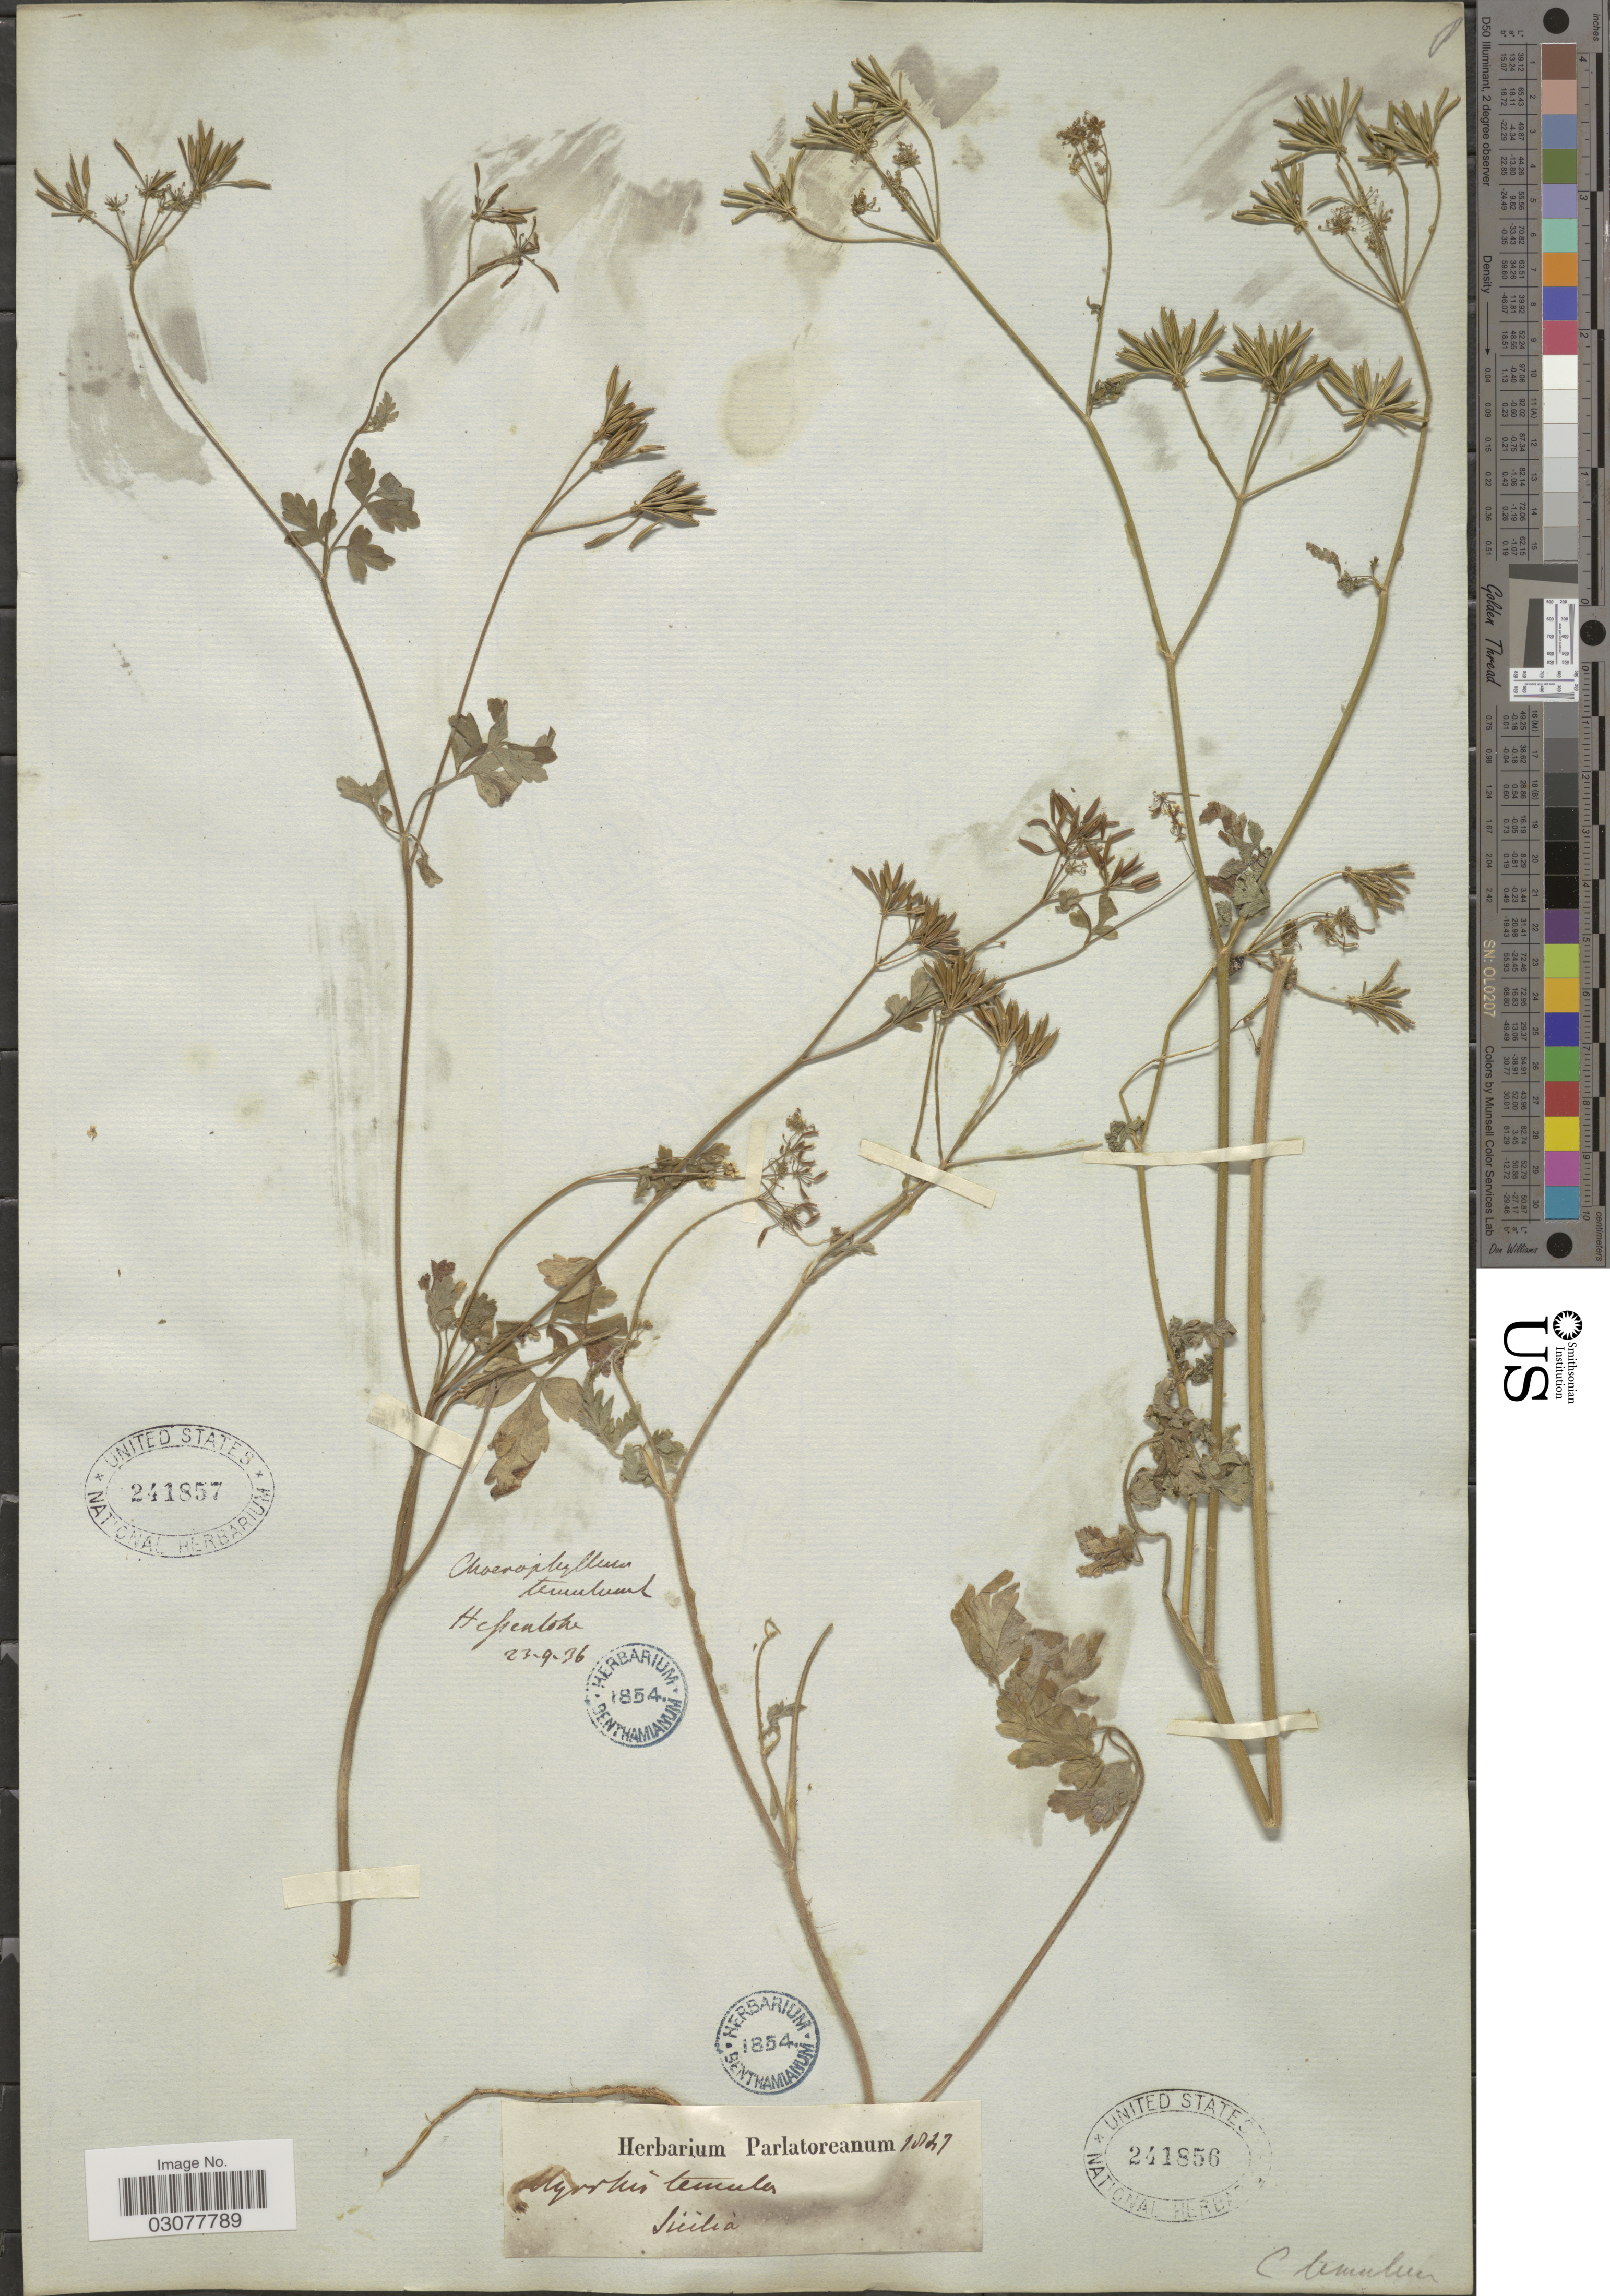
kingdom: Plantae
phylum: Tracheophyta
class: Magnoliopsida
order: Apiales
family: Apiaceae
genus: Chaerophyllum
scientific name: Chaerophyllum temulum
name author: L.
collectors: Ex herb. Benthamianum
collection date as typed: Transcribed d/m/y: 23/9/36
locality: Hessenlohe [interpreted].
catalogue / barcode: US 241857